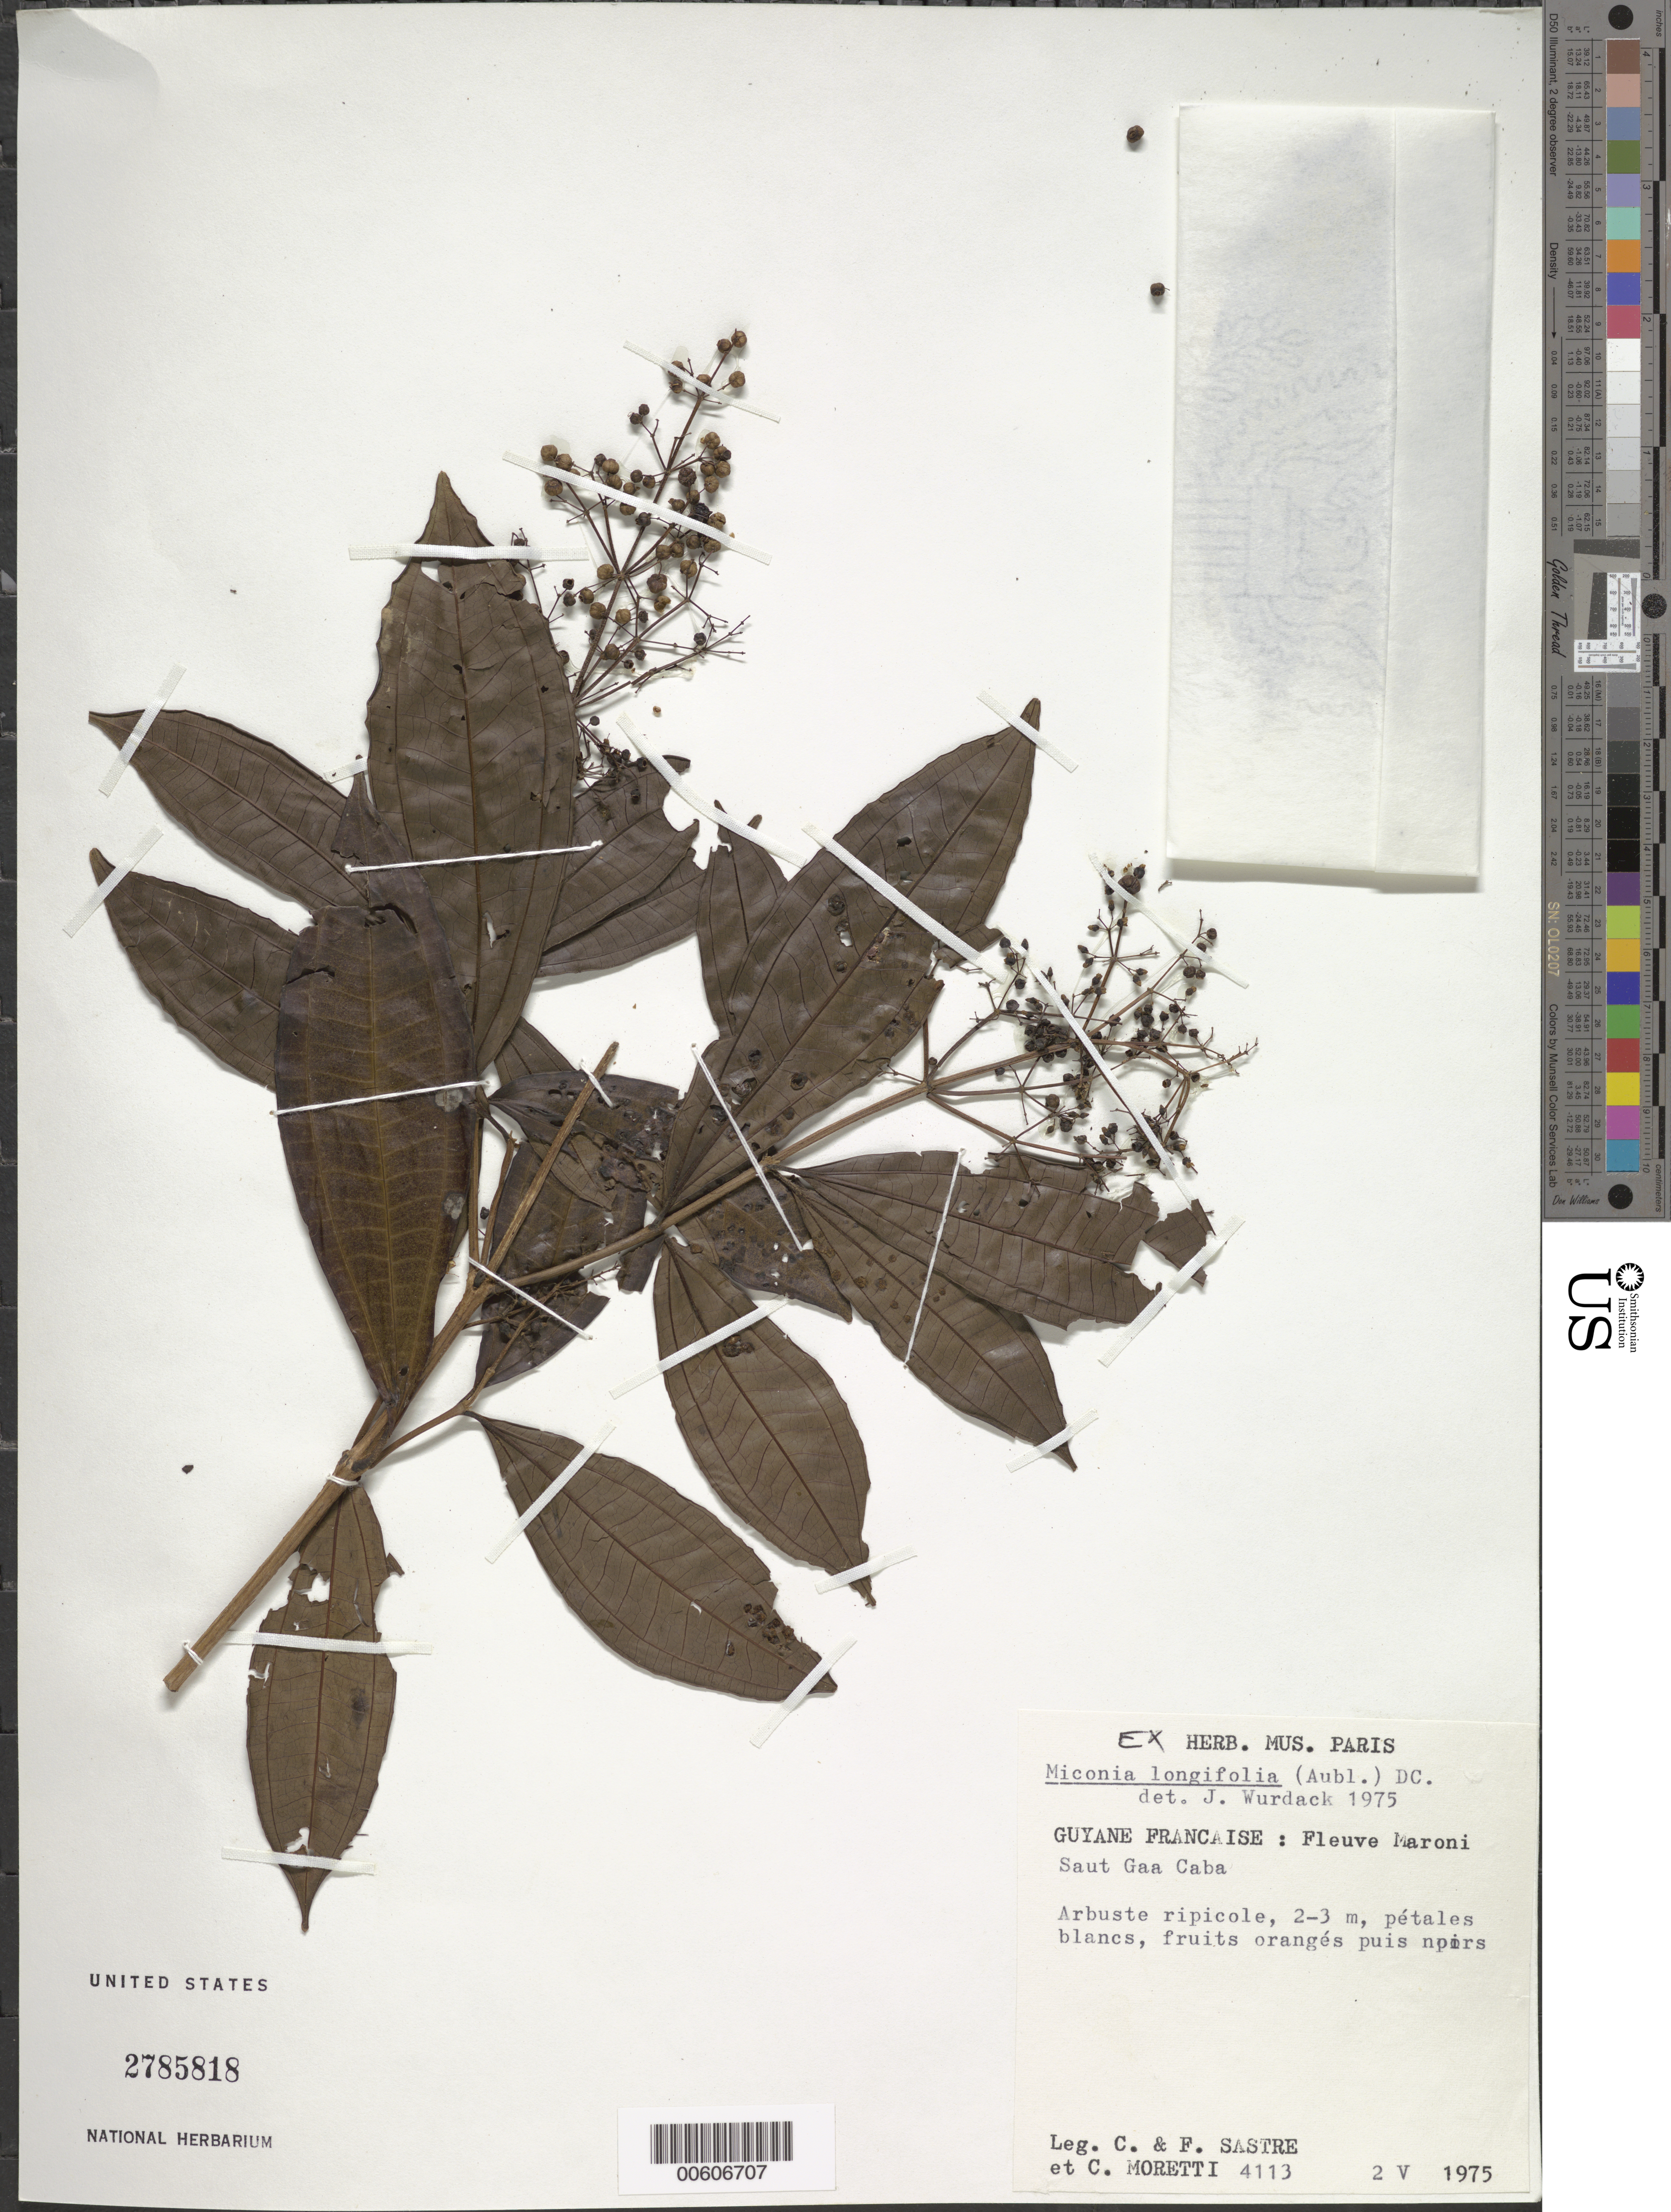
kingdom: Plantae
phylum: Tracheophyta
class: Magnoliopsida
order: Myrtales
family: Melastomataceae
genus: Miconia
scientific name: Miconia longifolia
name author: (Aubl.) DC.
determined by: Wurdack, John J., (US), US (UNITED STATES)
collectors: C. H. L. Sastre, F. Sastre & C. Moretti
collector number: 4113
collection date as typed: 2-May-75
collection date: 1975-05-02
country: French Guiana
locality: Maroni R., Montagne Français (Gaa Caba), sommit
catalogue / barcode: US 2785818